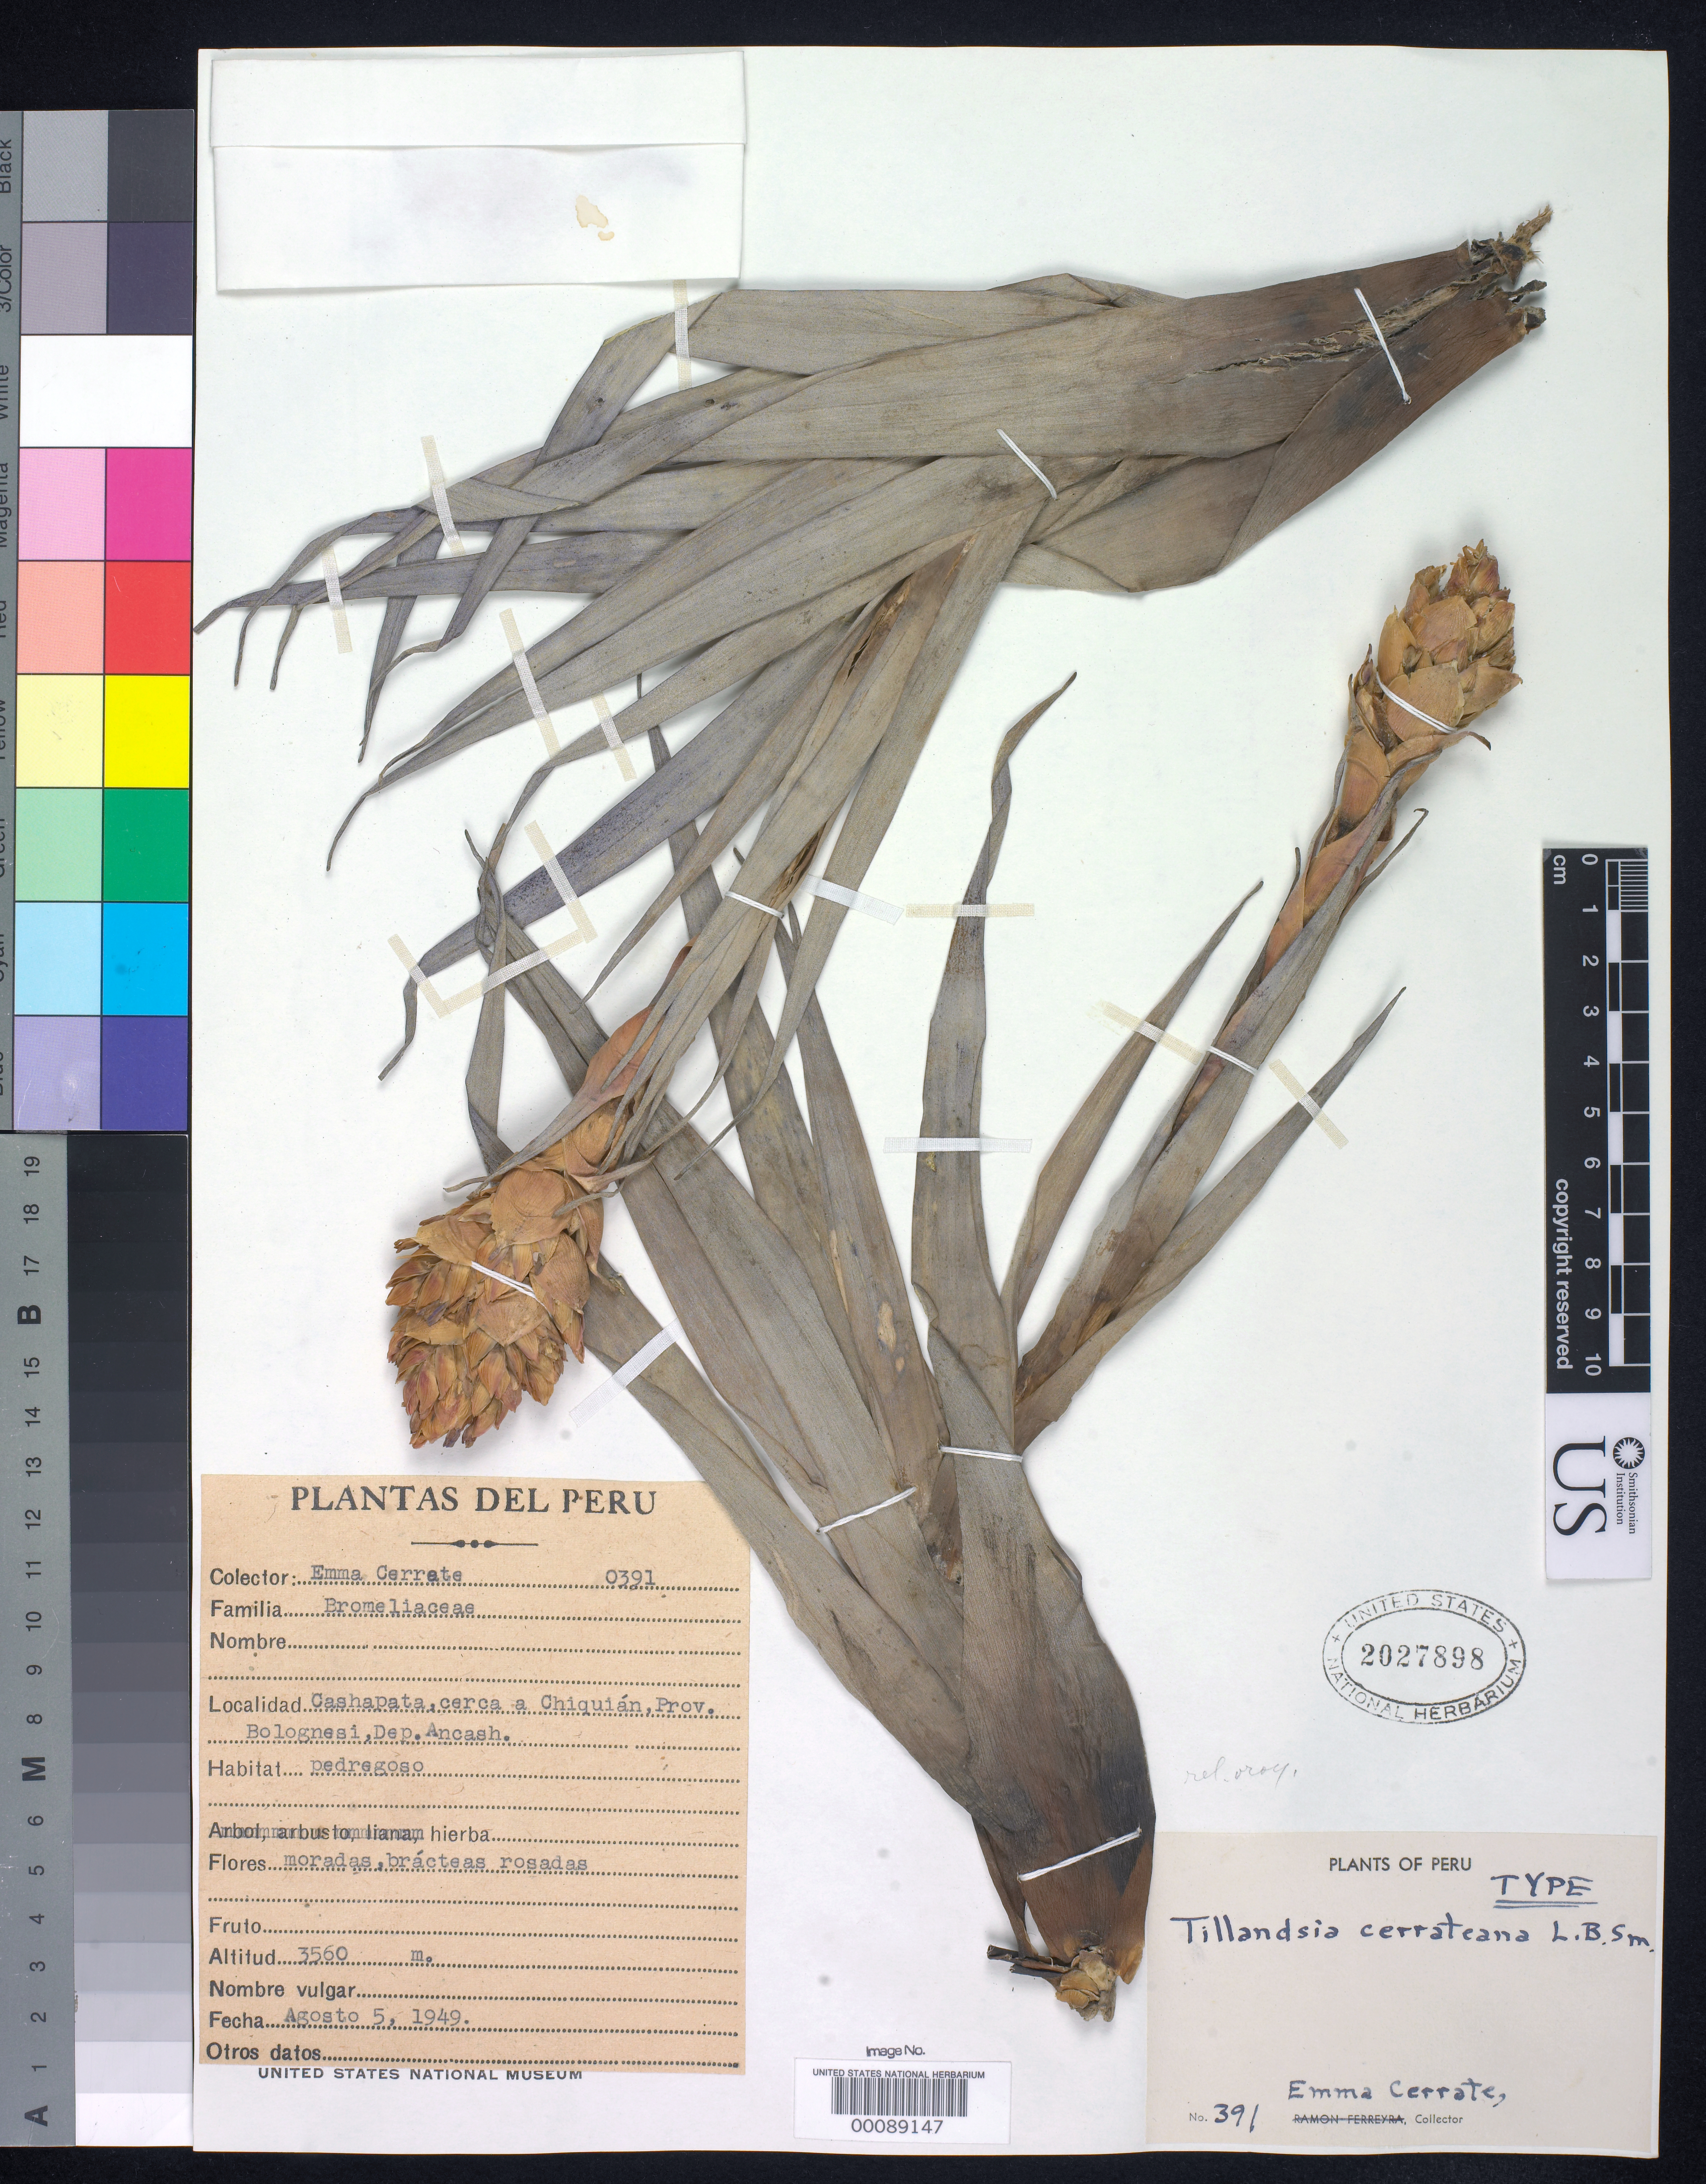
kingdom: Plantae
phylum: Tracheophyta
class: Liliopsida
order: Poales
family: Bromeliaceae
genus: Tillandsia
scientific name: Tillandsia cerrateana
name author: L.B. Sm.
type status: Holotype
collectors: E. Cerrate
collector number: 391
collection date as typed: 05 Aug 1949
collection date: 1949-08-05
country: Peru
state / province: Ancash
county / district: Bolognesi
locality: Cashapata, near Chiquián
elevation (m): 3560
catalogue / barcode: US 2027898